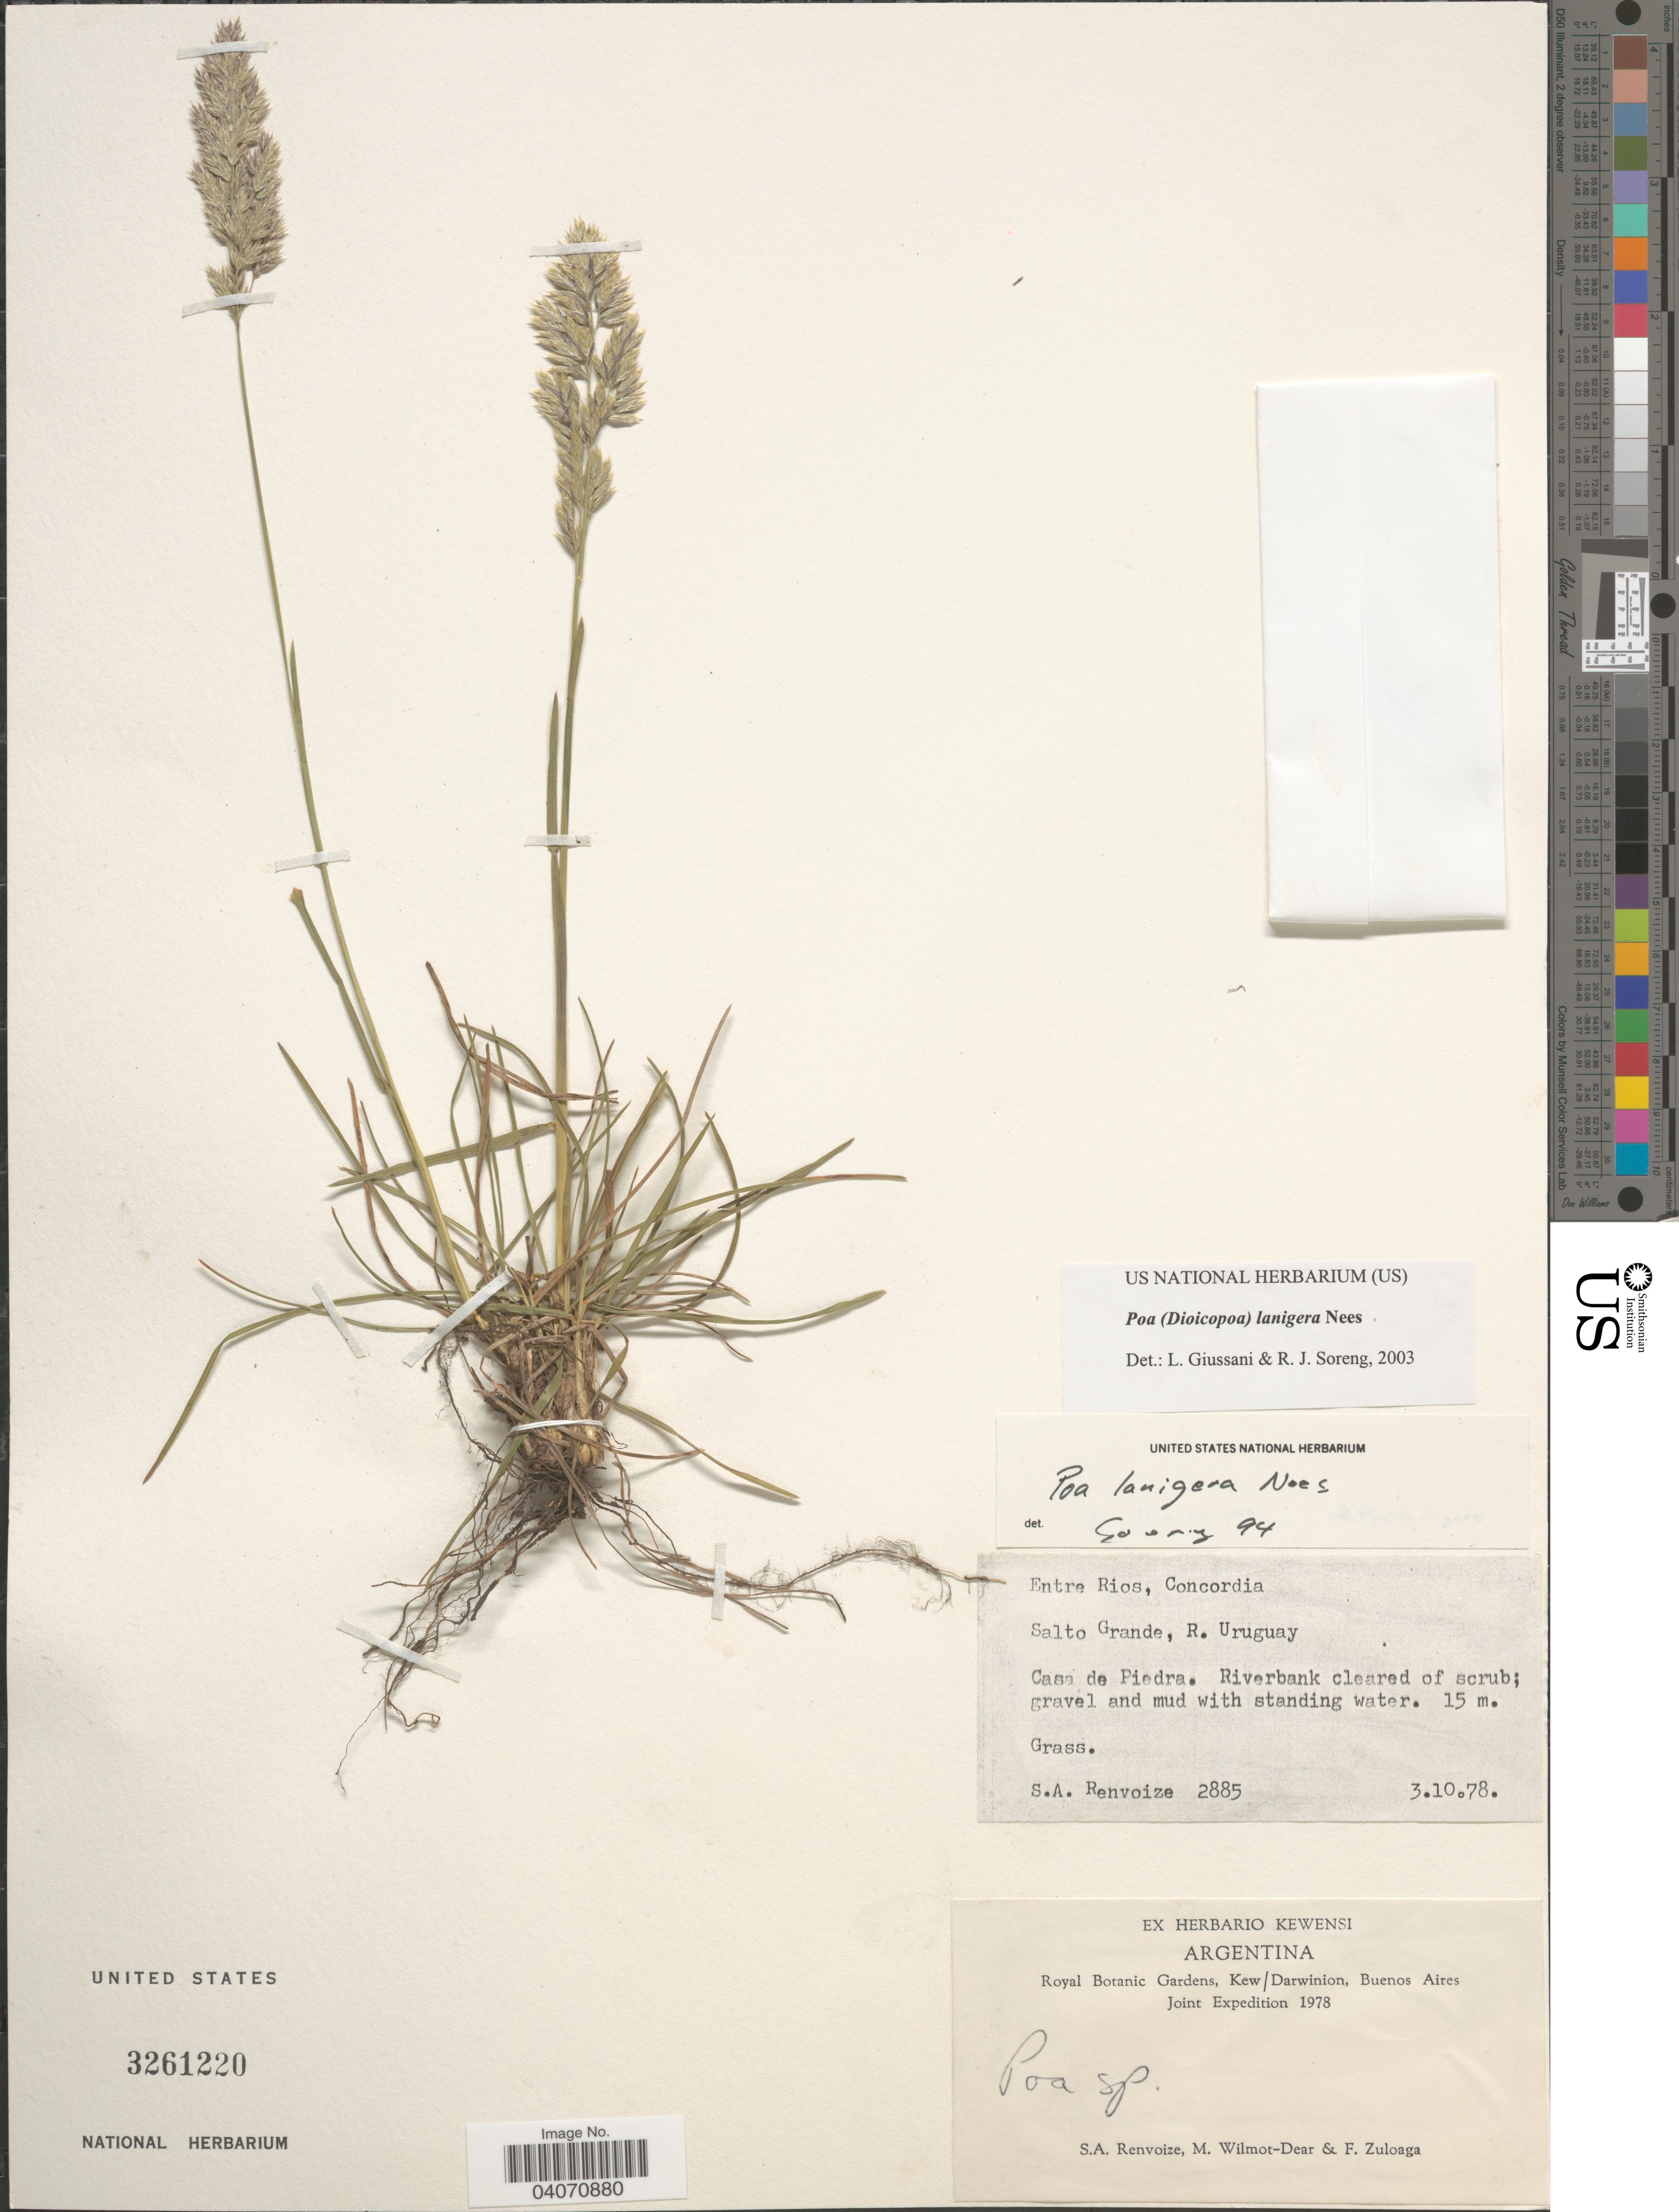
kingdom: Plantae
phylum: Tracheophyta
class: Liliopsida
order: Poales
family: Poaceae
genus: Poa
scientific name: Poa lanigera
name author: Nees in Mart.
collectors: S. A. Renvoize, M. Wilmot-Dear & F. Zuloaga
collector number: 2885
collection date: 1978-10-03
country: Argentina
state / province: Corrientes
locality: Entre Rios, Concordia. Salto Grande, R. Uruguay. Casa de Piedra. Riverbank. Royal Botanic Gardens, Kew / Darwinion, Buenos Aires Joint Expedition 1978.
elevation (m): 15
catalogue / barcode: US 3261220